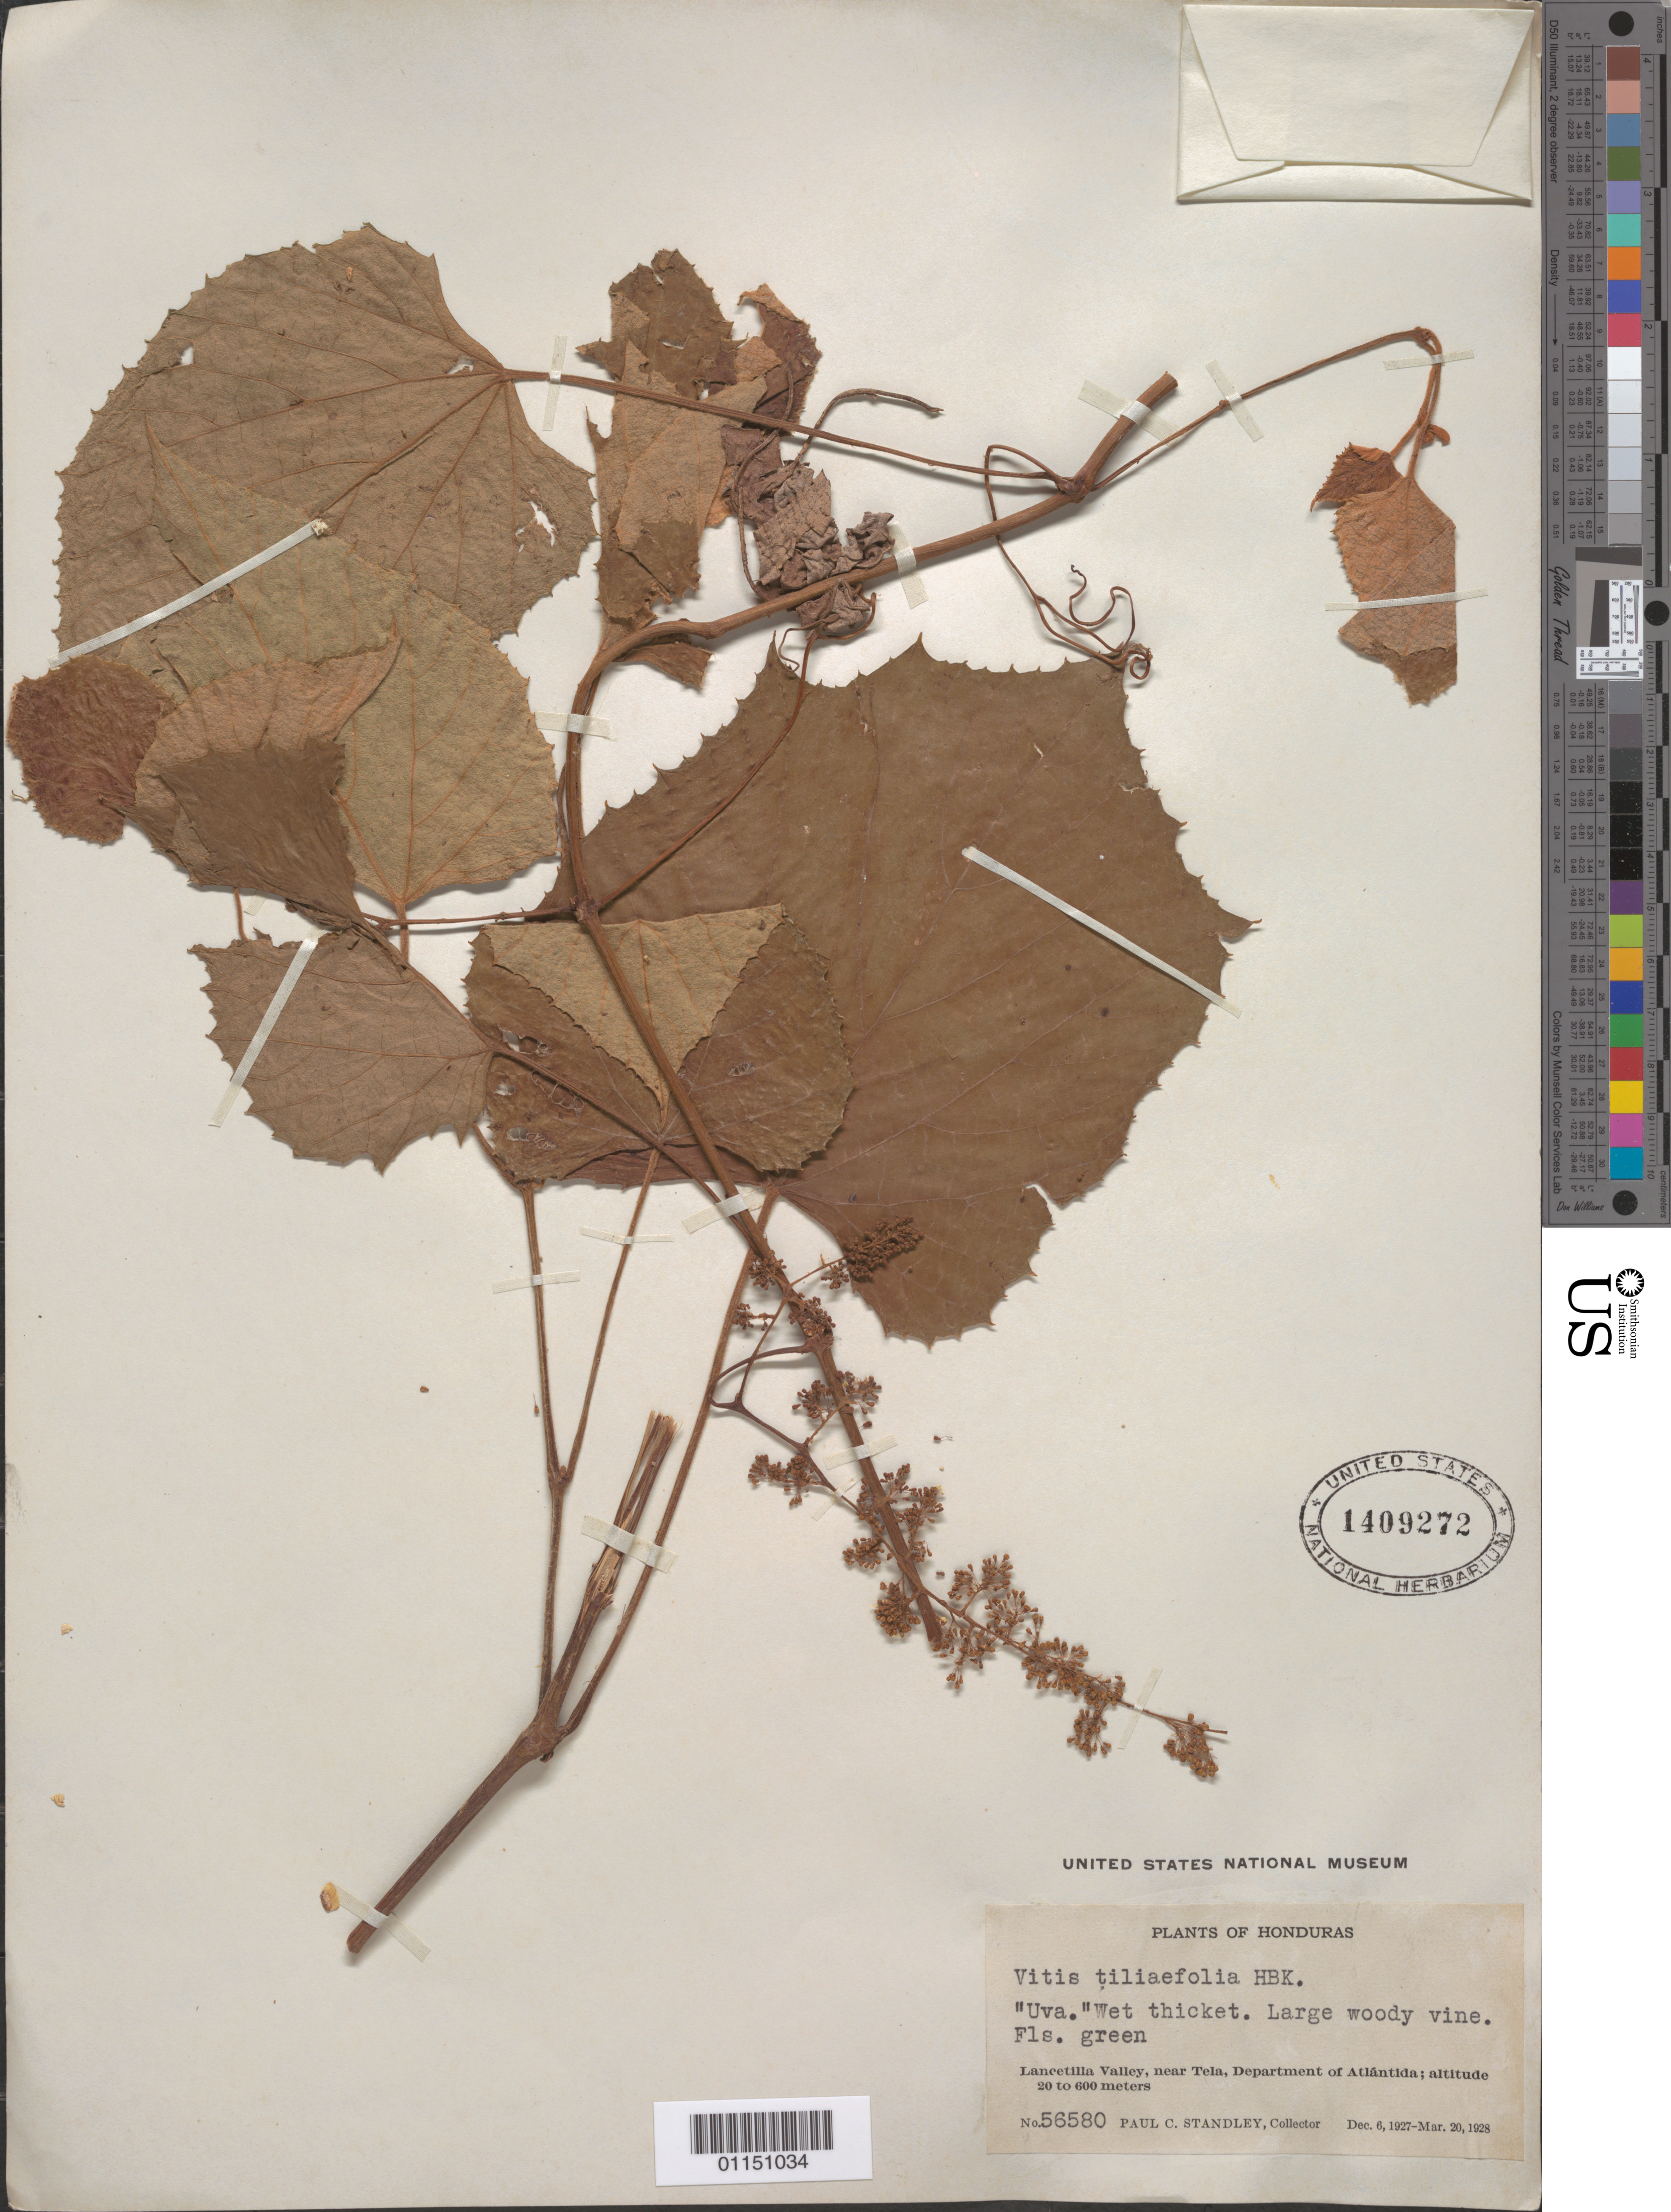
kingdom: Plantae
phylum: Tracheophyta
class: Magnoliopsida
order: Vitales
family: Vitaceae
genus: Vitis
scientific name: Vitis tiliaefolia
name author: Willd.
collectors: P. C. Standley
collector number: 56580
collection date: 1927-12-06/1928-03-20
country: Honduras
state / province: Atlántida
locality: Lancetilla Valley, near Tela.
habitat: Wet thicket. Large woody vine.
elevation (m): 20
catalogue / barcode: US 1409272